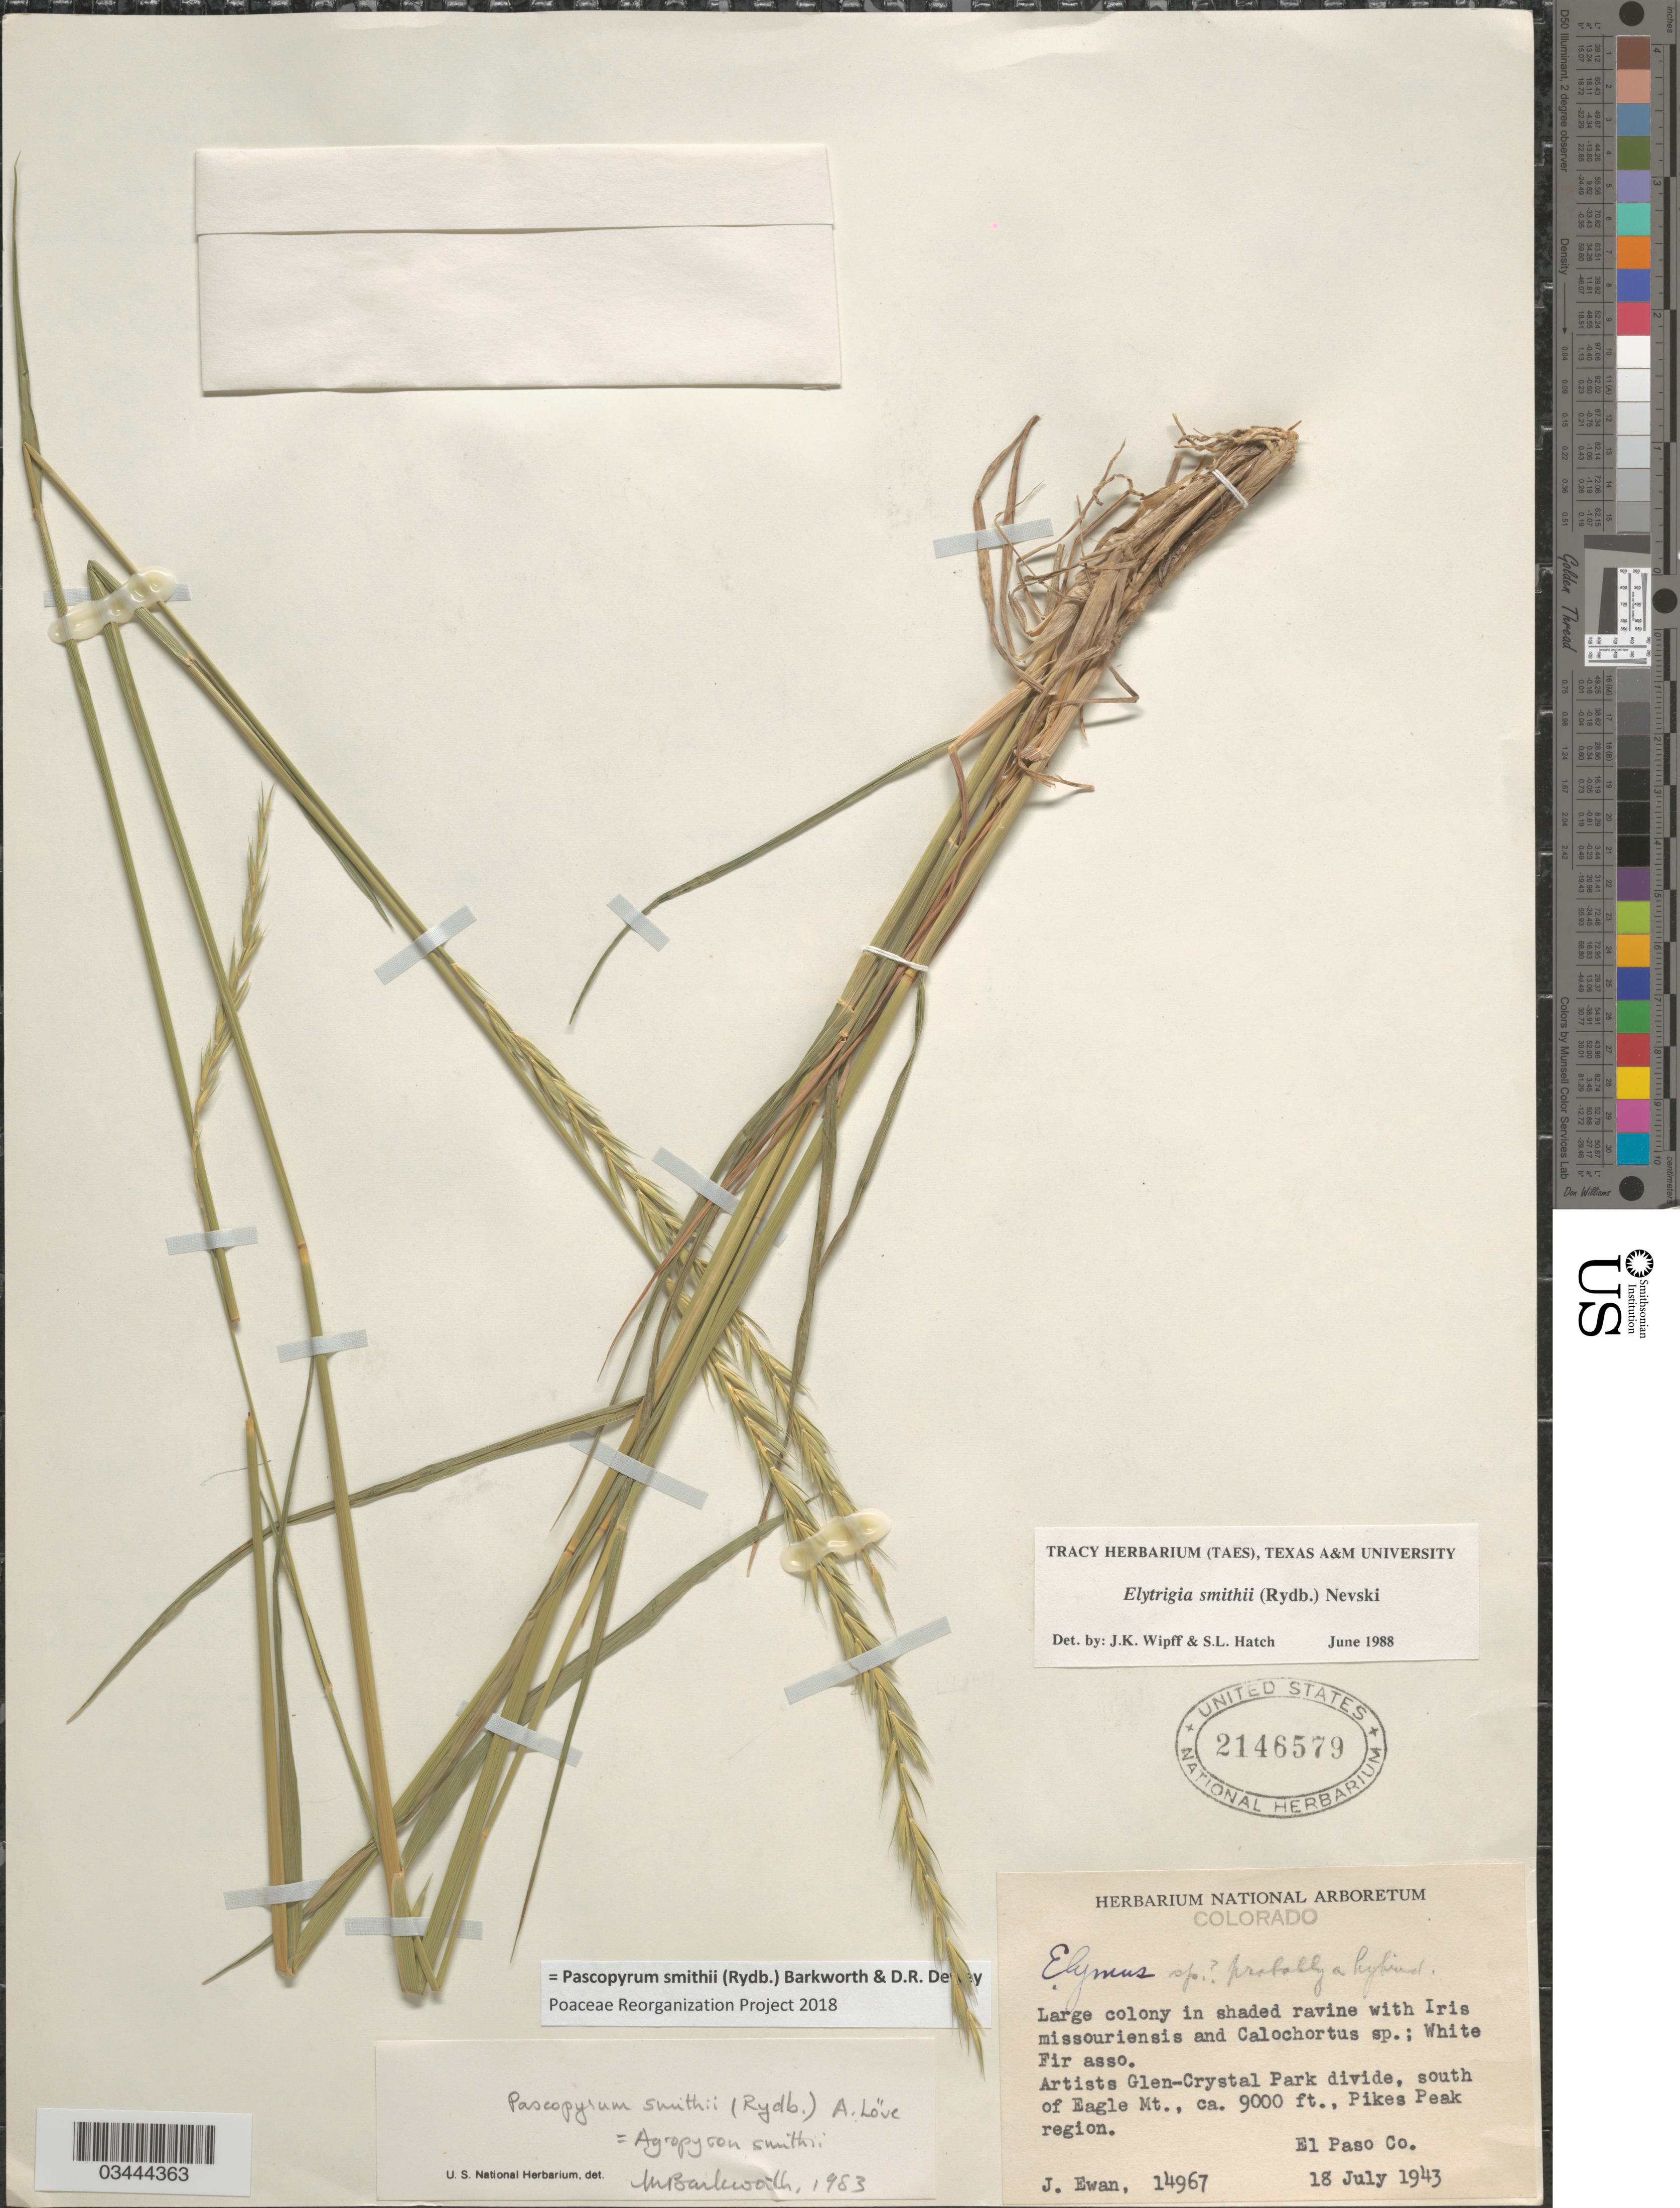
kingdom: Plantae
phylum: Tracheophyta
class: Liliopsida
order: Poales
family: Poaceae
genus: Pascopyrum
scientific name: Pascopyrum smithii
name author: (Rydb.) Barkworth & Dewey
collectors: J. A. Ewan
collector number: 14967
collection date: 1943-07-18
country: United States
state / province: Colorado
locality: Artists Glen-Crystal Park divide, south of Eagle Mt., Pikes Peak region. El Paso Co.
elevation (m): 2743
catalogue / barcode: US 2146579